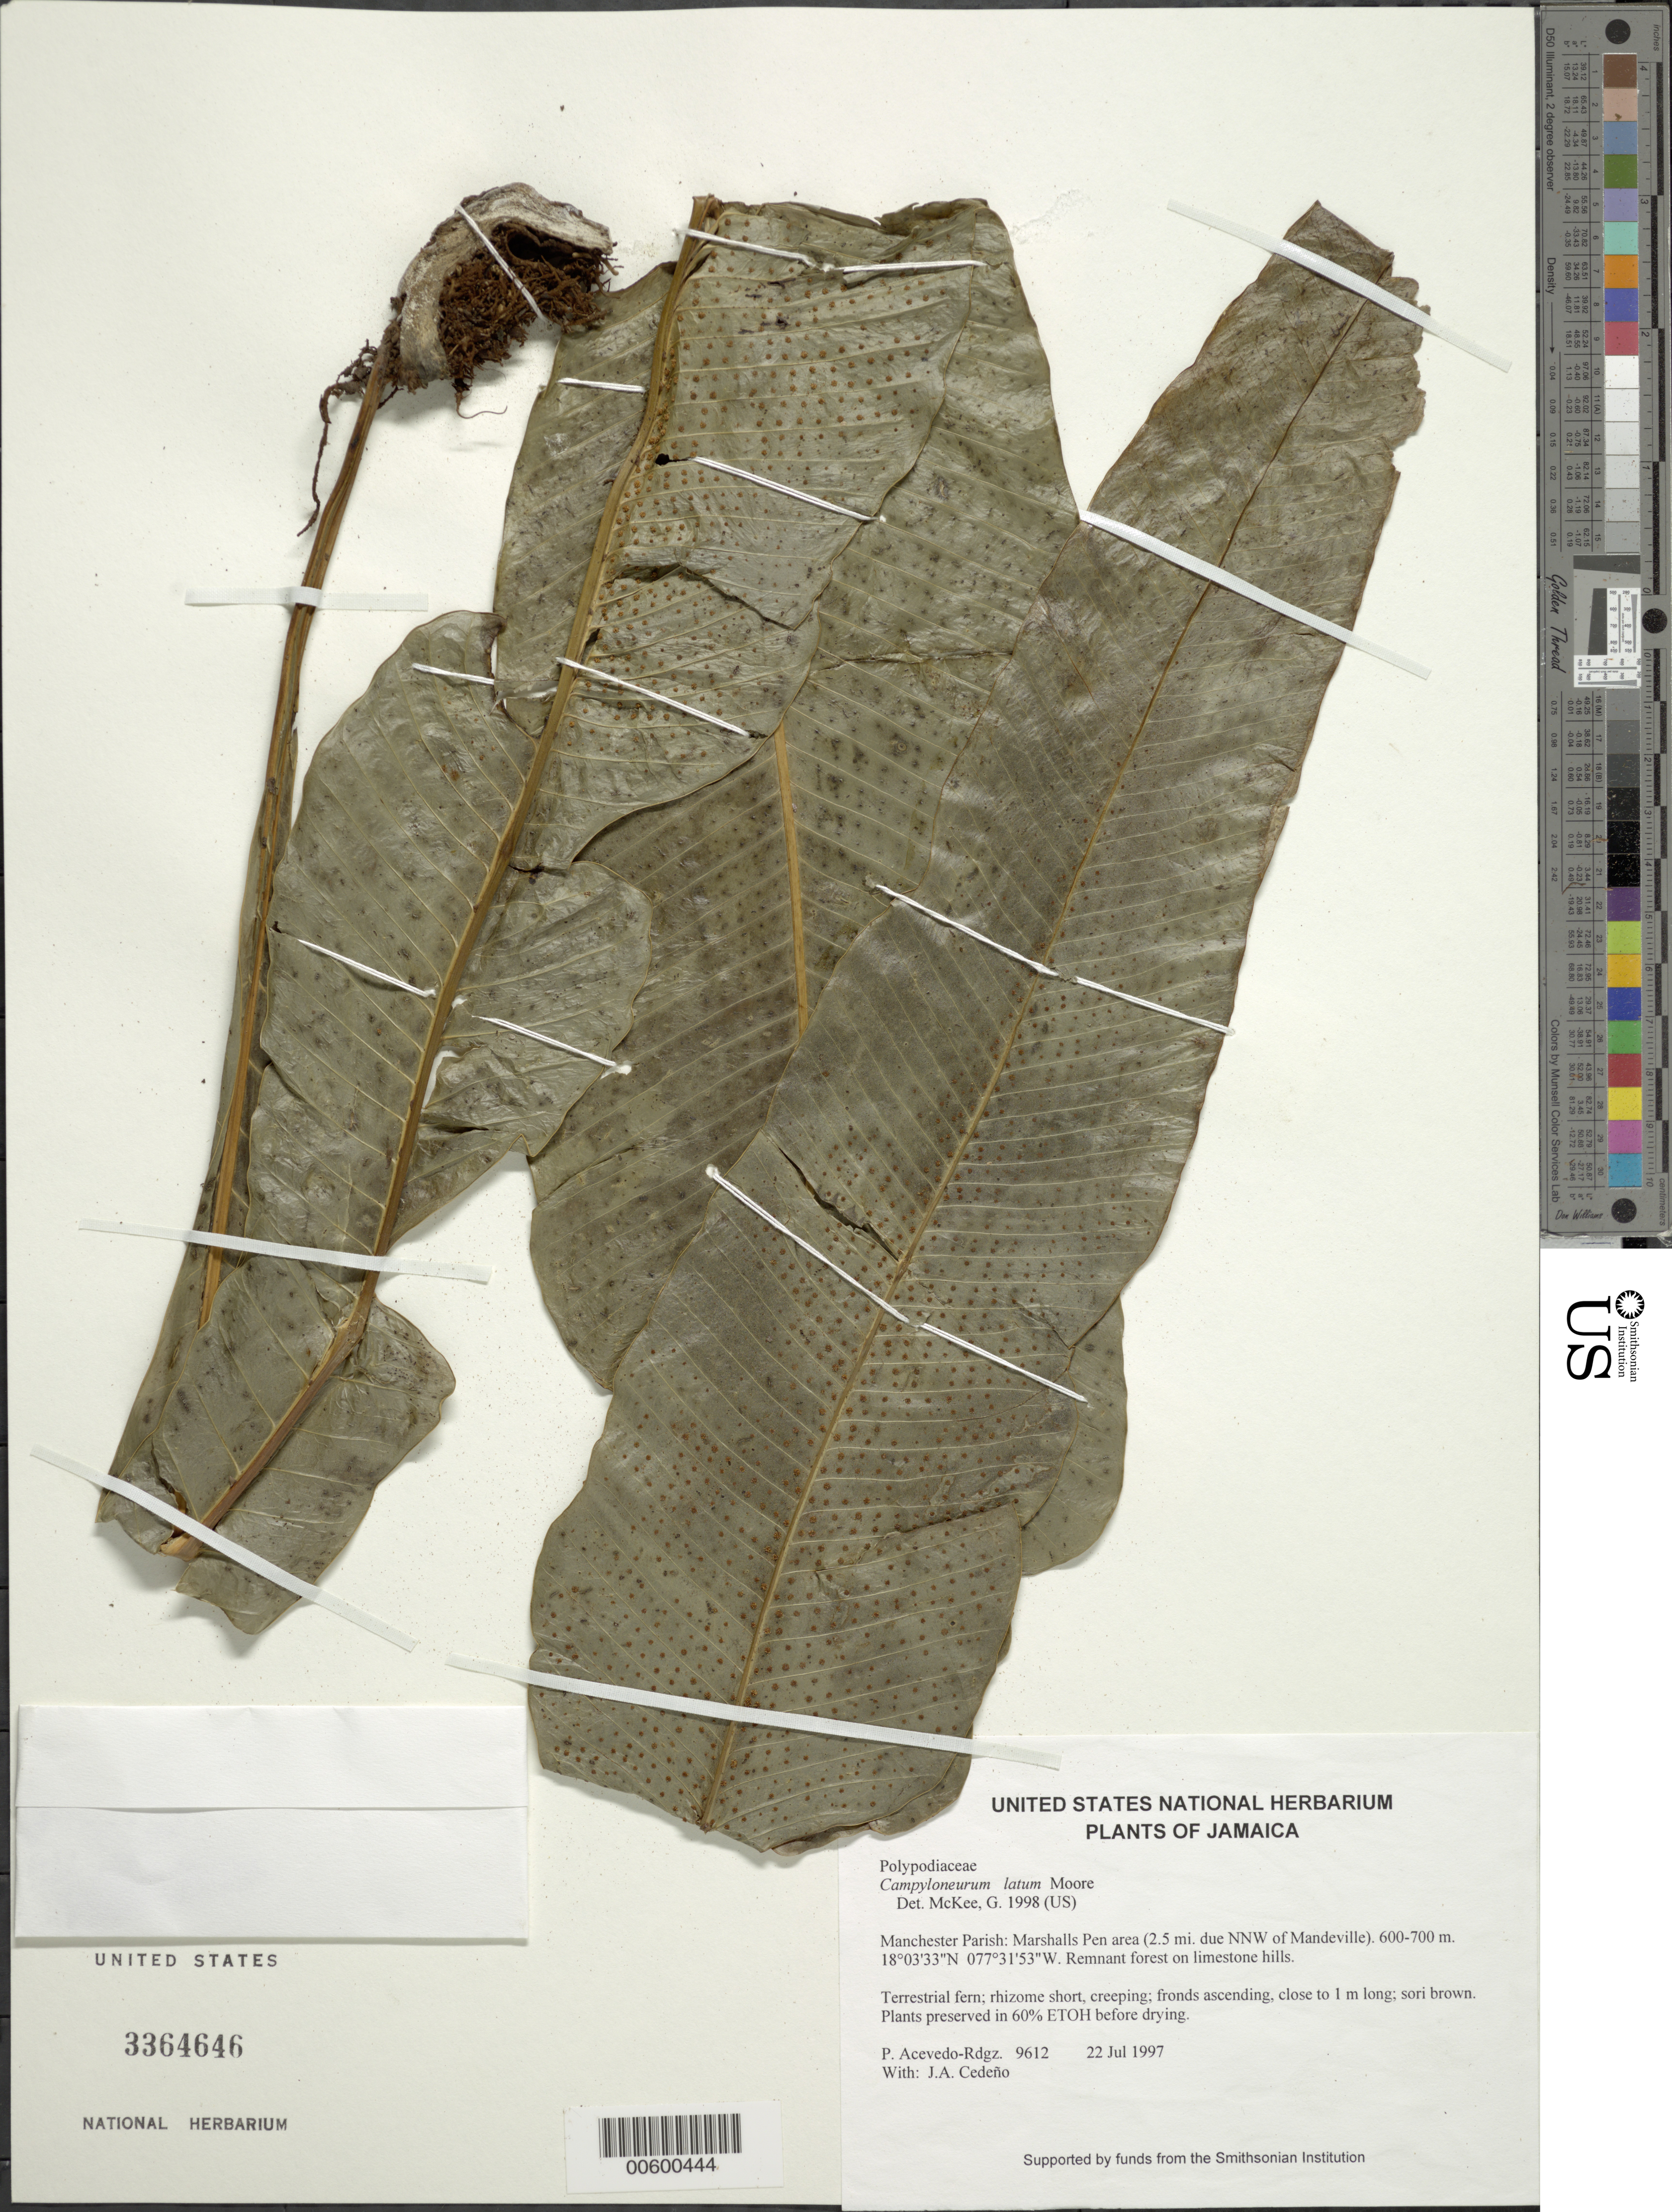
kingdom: Plantae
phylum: Tracheophyta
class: Polypodiopsida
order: Polypodiales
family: Polypodiaceae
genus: Campyloneurum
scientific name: Campyloneurum latum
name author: T. Moore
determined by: McKee, G. S., (US), NMNH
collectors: P. Acevedo-Rodr. & J. A. Cedeño M.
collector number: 9612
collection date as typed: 22 Jul 1997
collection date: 1997-07-22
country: Jamaica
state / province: Manchester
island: Jamaica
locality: Manchester Parish: Marshalls Pen area (2.5 mi. due NNW of Mandeville).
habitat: Remnant forest on limestone hills.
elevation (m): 600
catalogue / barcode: US 3364646